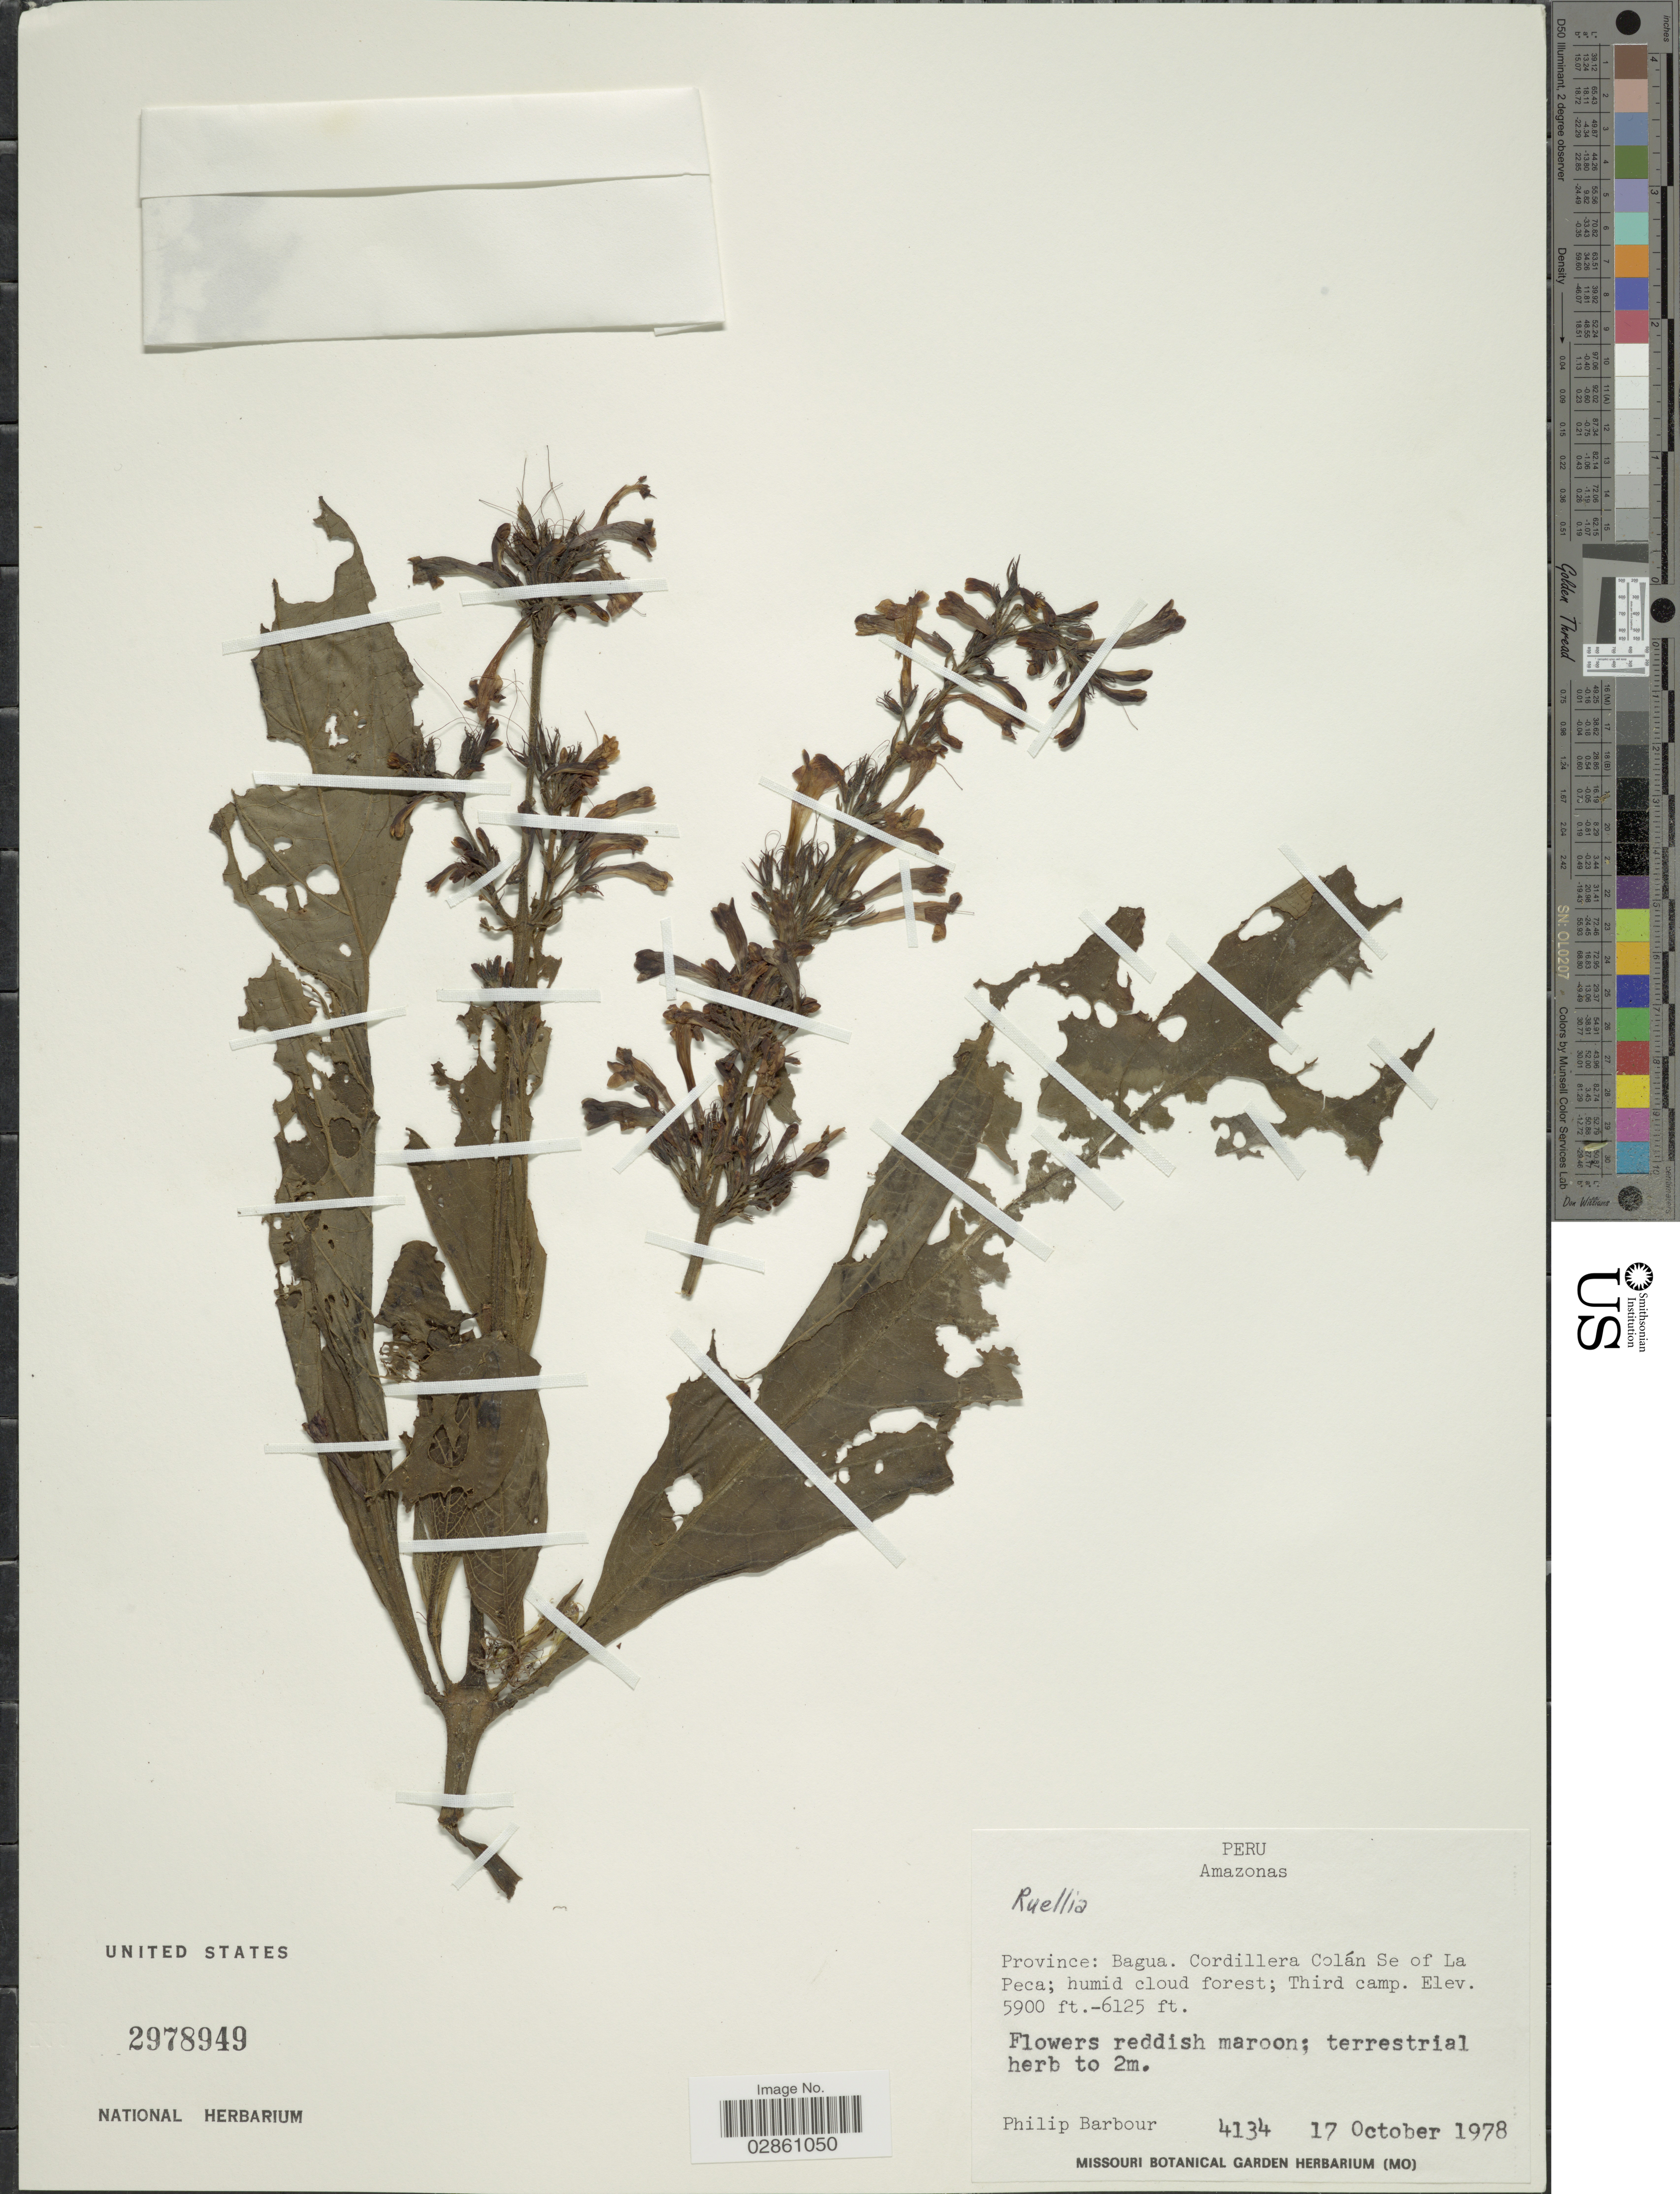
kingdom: Plantae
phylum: Tracheophyta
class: Magnoliopsida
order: Lamiales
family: Acanthaceae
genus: Ruellia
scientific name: Ruellia klugii Leonard sp. nov. ined.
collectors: P. Barbour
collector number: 4134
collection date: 1978-10-17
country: Peru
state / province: Amazonas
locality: Province: Bagua. Cordillera Colán Se of La Peca.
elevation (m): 1798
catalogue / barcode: US 2978949